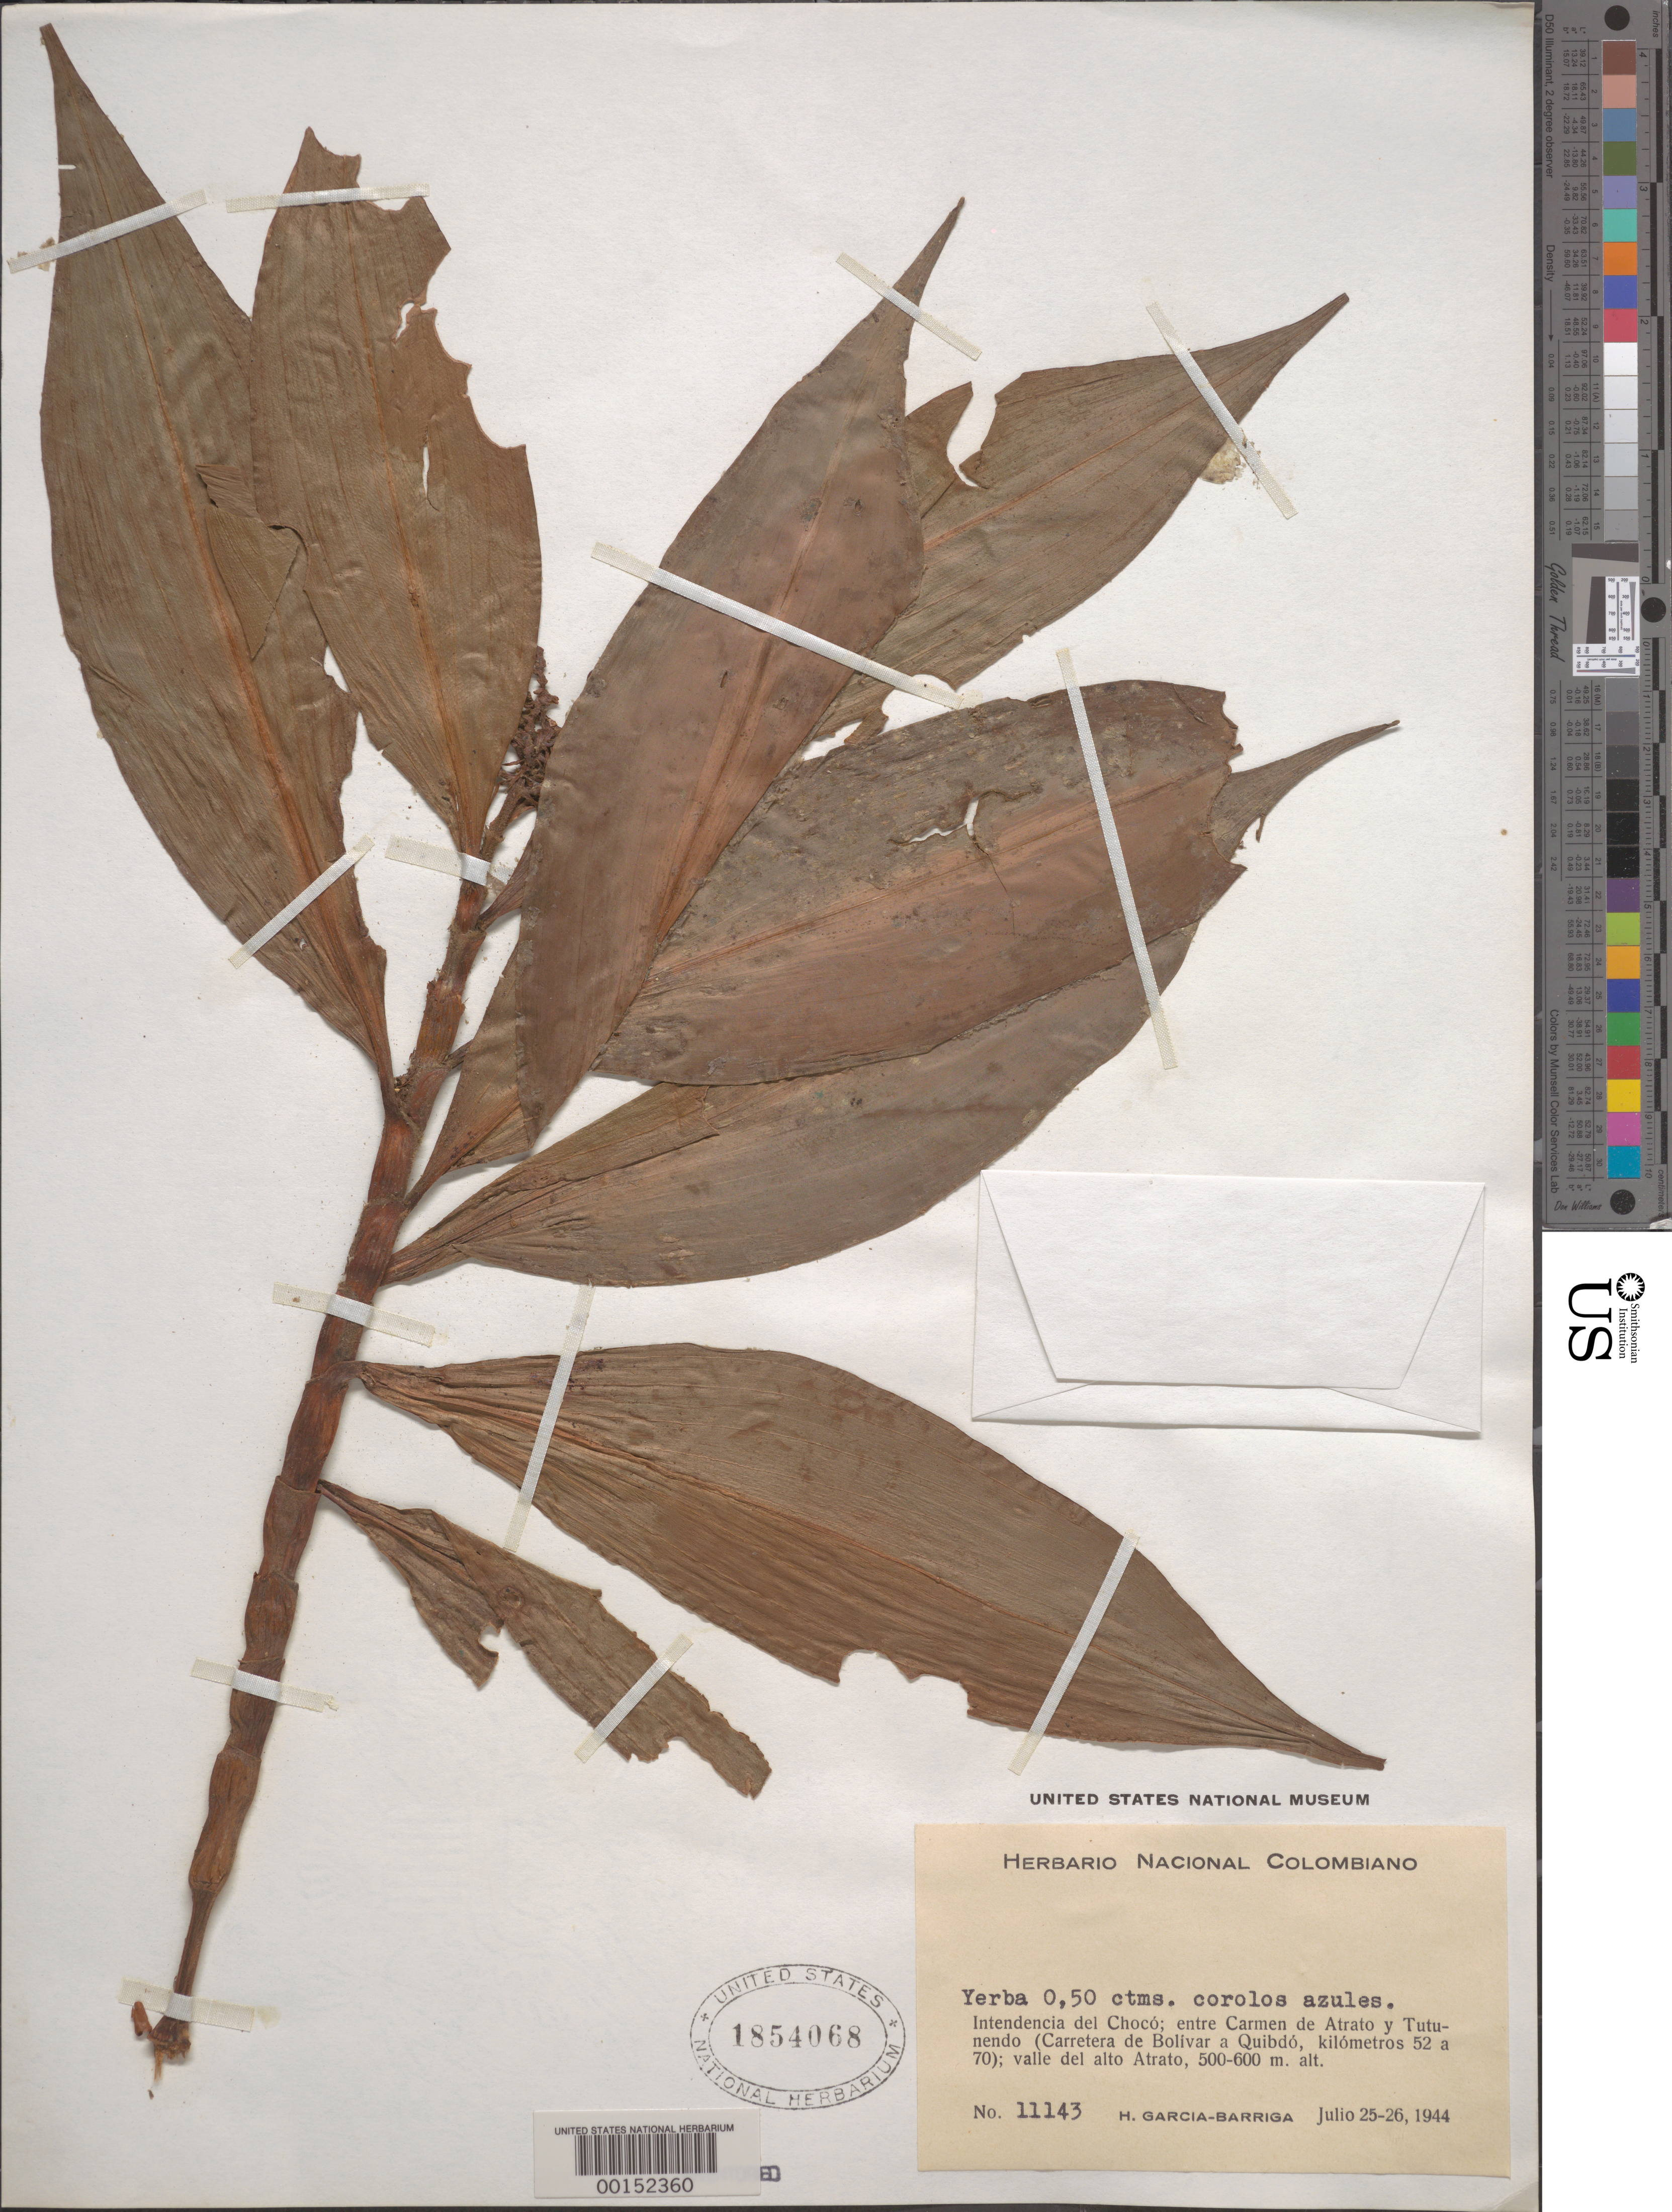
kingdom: Plantae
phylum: Tracheophyta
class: Liliopsida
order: Commelinales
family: Commelinaceae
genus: Dichorisandra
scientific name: Dichorisandra bonitana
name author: Philipson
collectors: H. García Barriga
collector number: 11186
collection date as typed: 03 Aug 1944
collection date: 1944-08-03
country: Colombia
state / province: Chocó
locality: IstMina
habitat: Forest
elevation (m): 75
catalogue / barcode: US 1854086